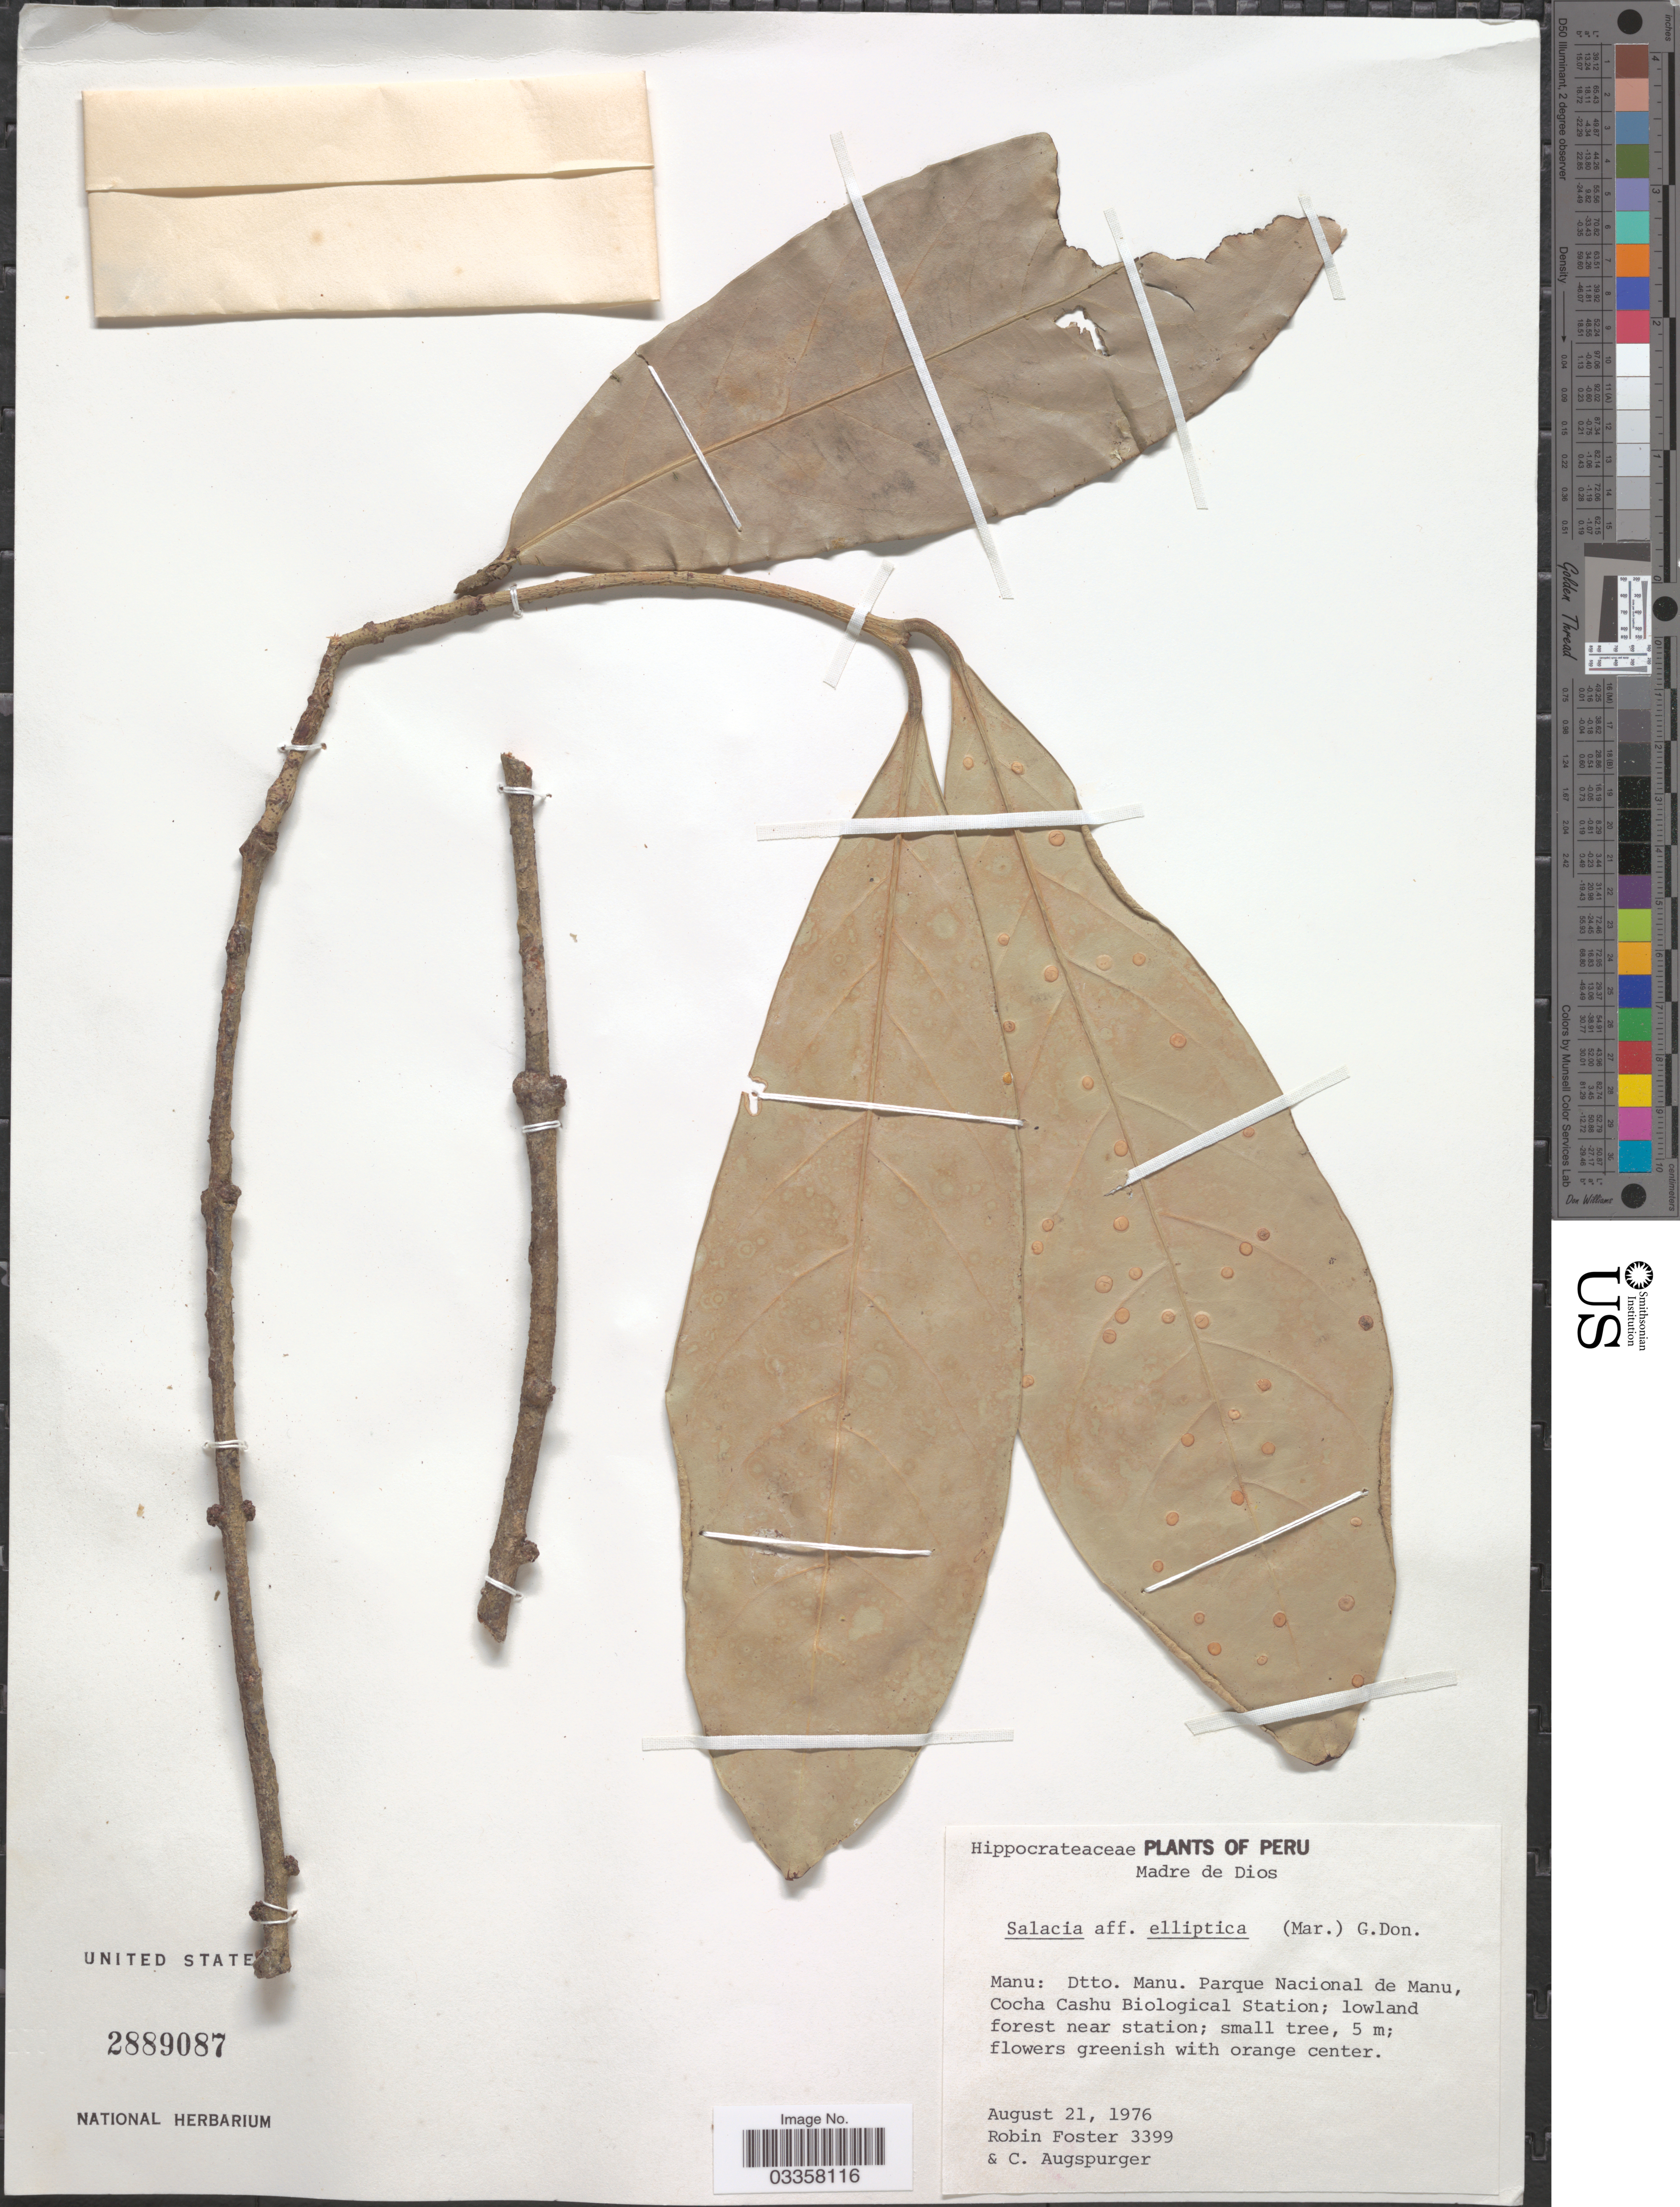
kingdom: Plantae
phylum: Tracheophyta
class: Magnoliopsida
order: Celastrales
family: Celastraceae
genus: Salacia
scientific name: Salacia elliptica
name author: (Mart. ex Schult.) G. Don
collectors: R. B. Foster & C. Augspurger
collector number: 3399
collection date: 1976-08-21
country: Peru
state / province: Madre de Dios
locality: Manu: Dtto. Manu. Parque Nacional de Manu, Cocha Cushu Biological Station.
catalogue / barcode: US 2889087